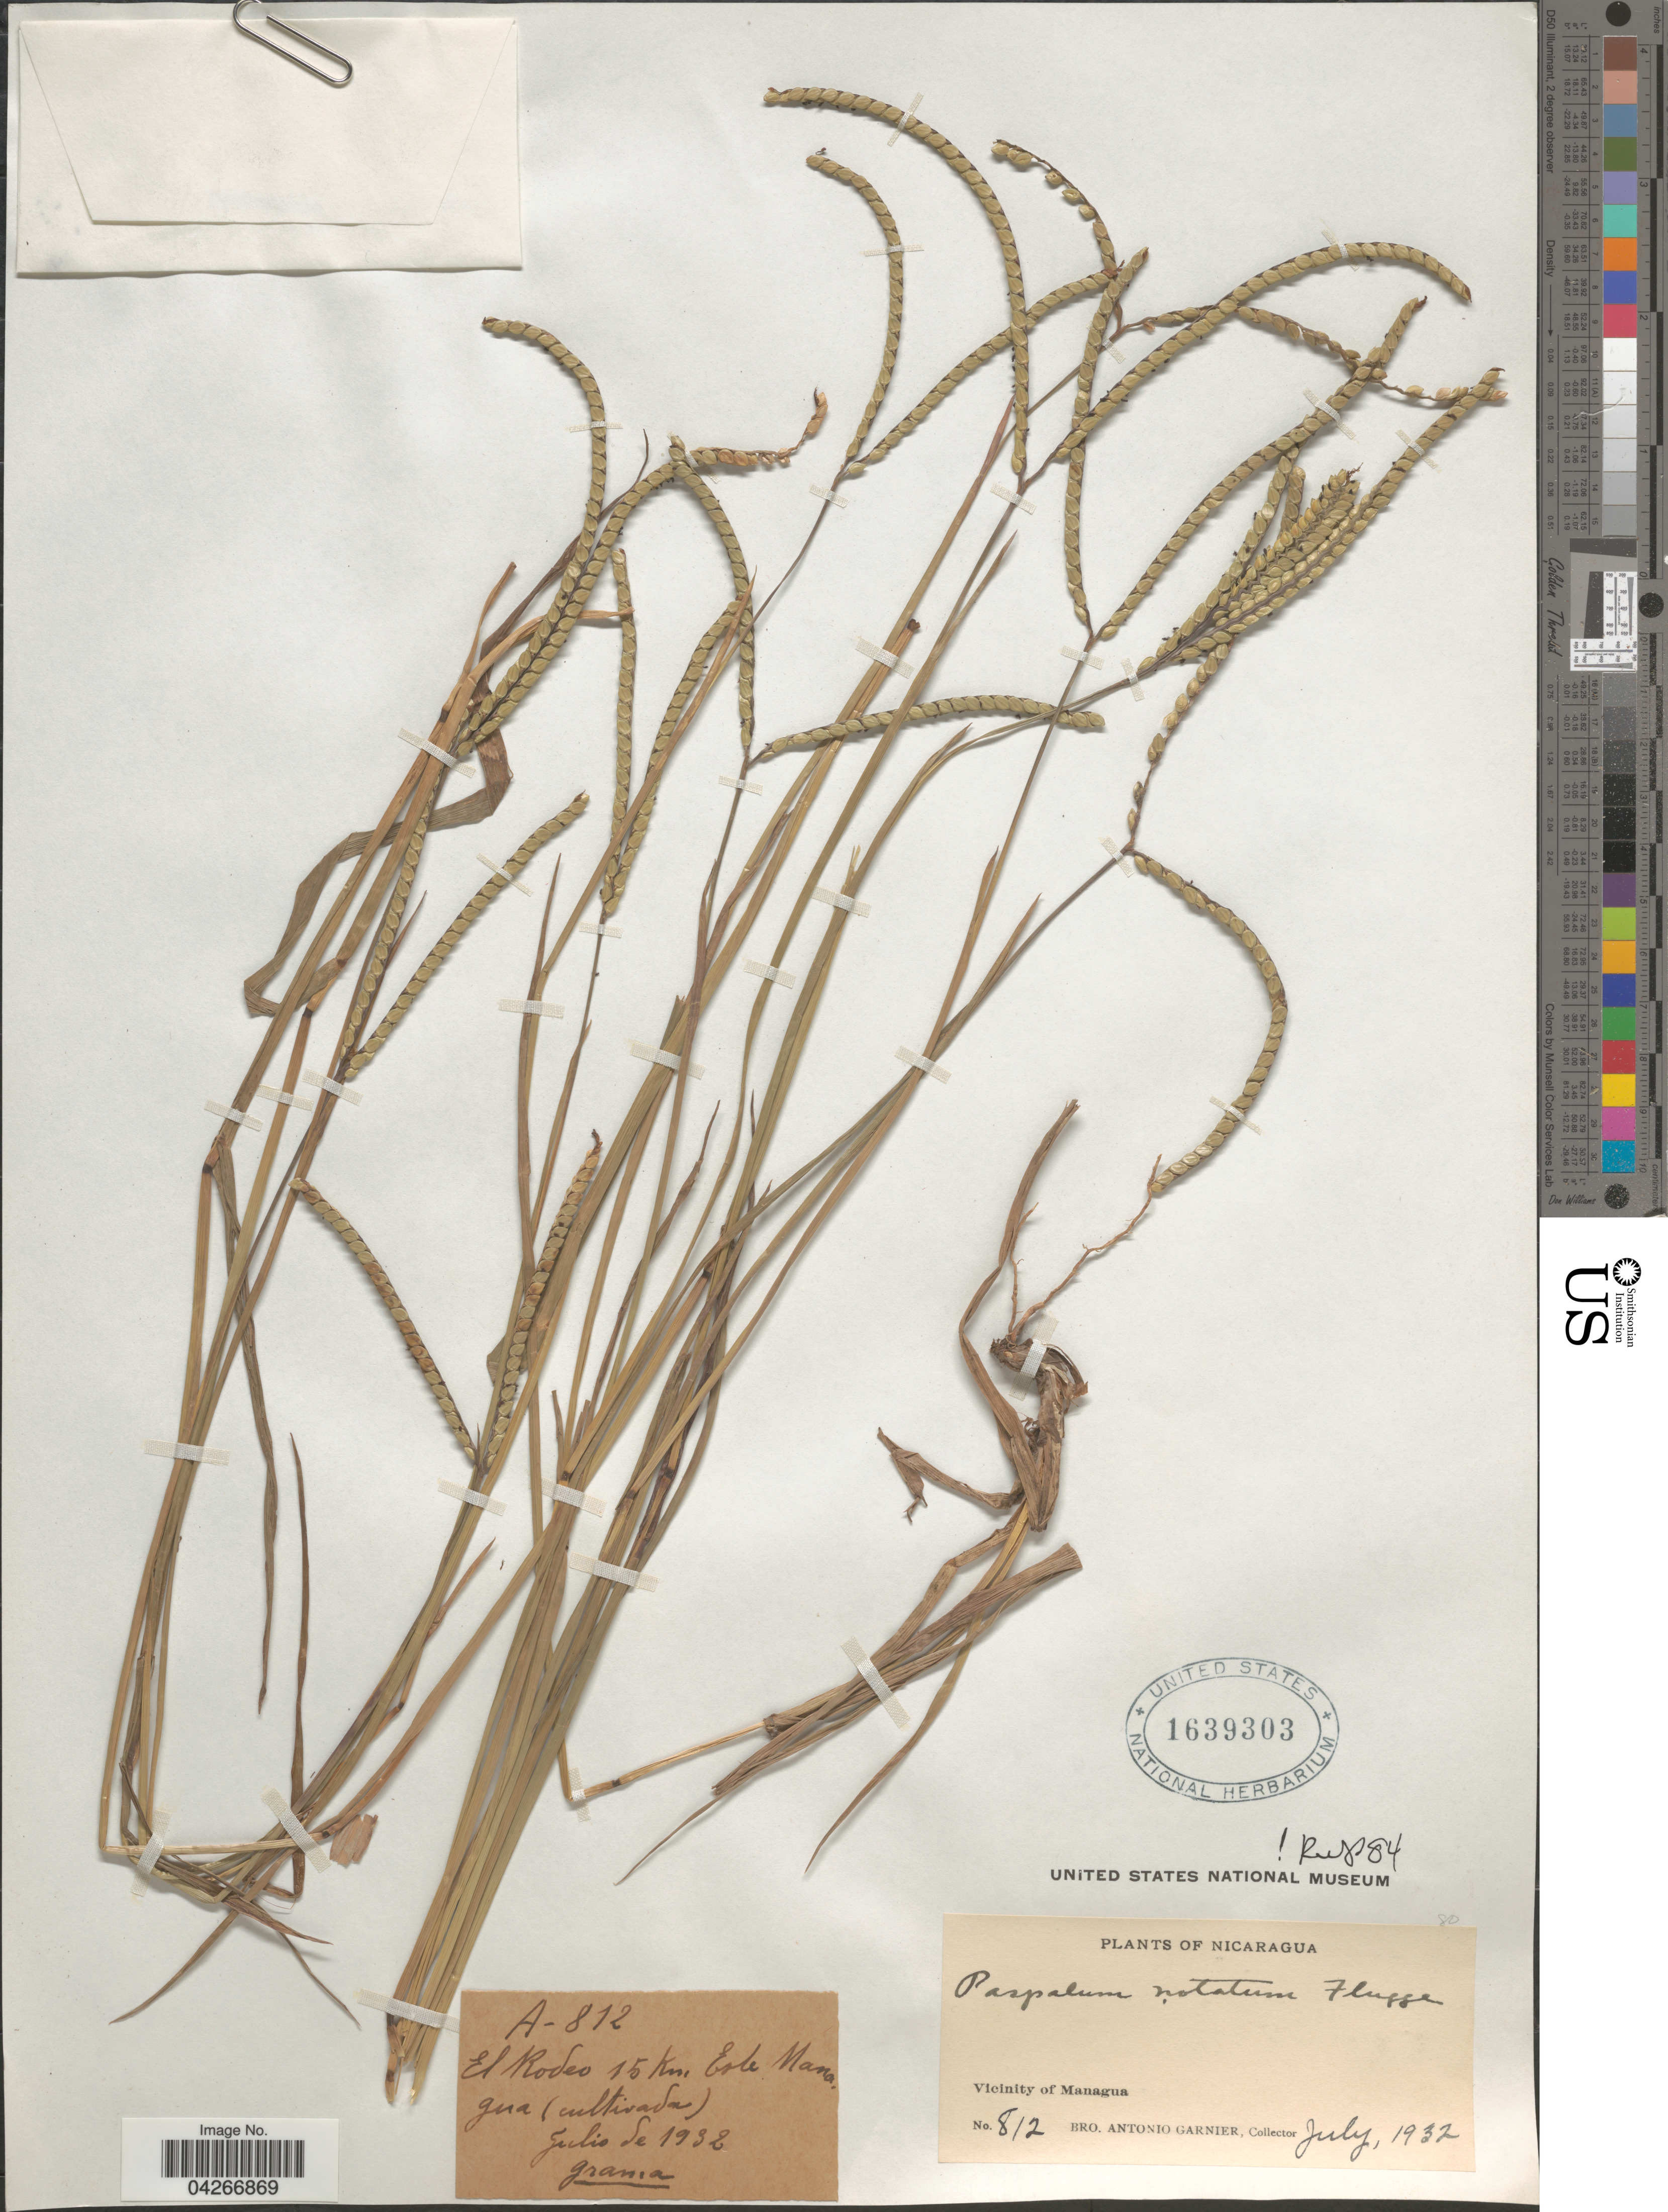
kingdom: Plantae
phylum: Tracheophyta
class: Liliopsida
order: Poales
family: Poaceae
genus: Paspalum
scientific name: Paspalum notatum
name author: Flüggé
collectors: Bro. A. Garnier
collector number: A-812/812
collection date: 1932-07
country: Nicaragua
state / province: Managua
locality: El Rodeo 15 Km. Este Managua. Vicinity of Managua.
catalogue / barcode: US 1639303